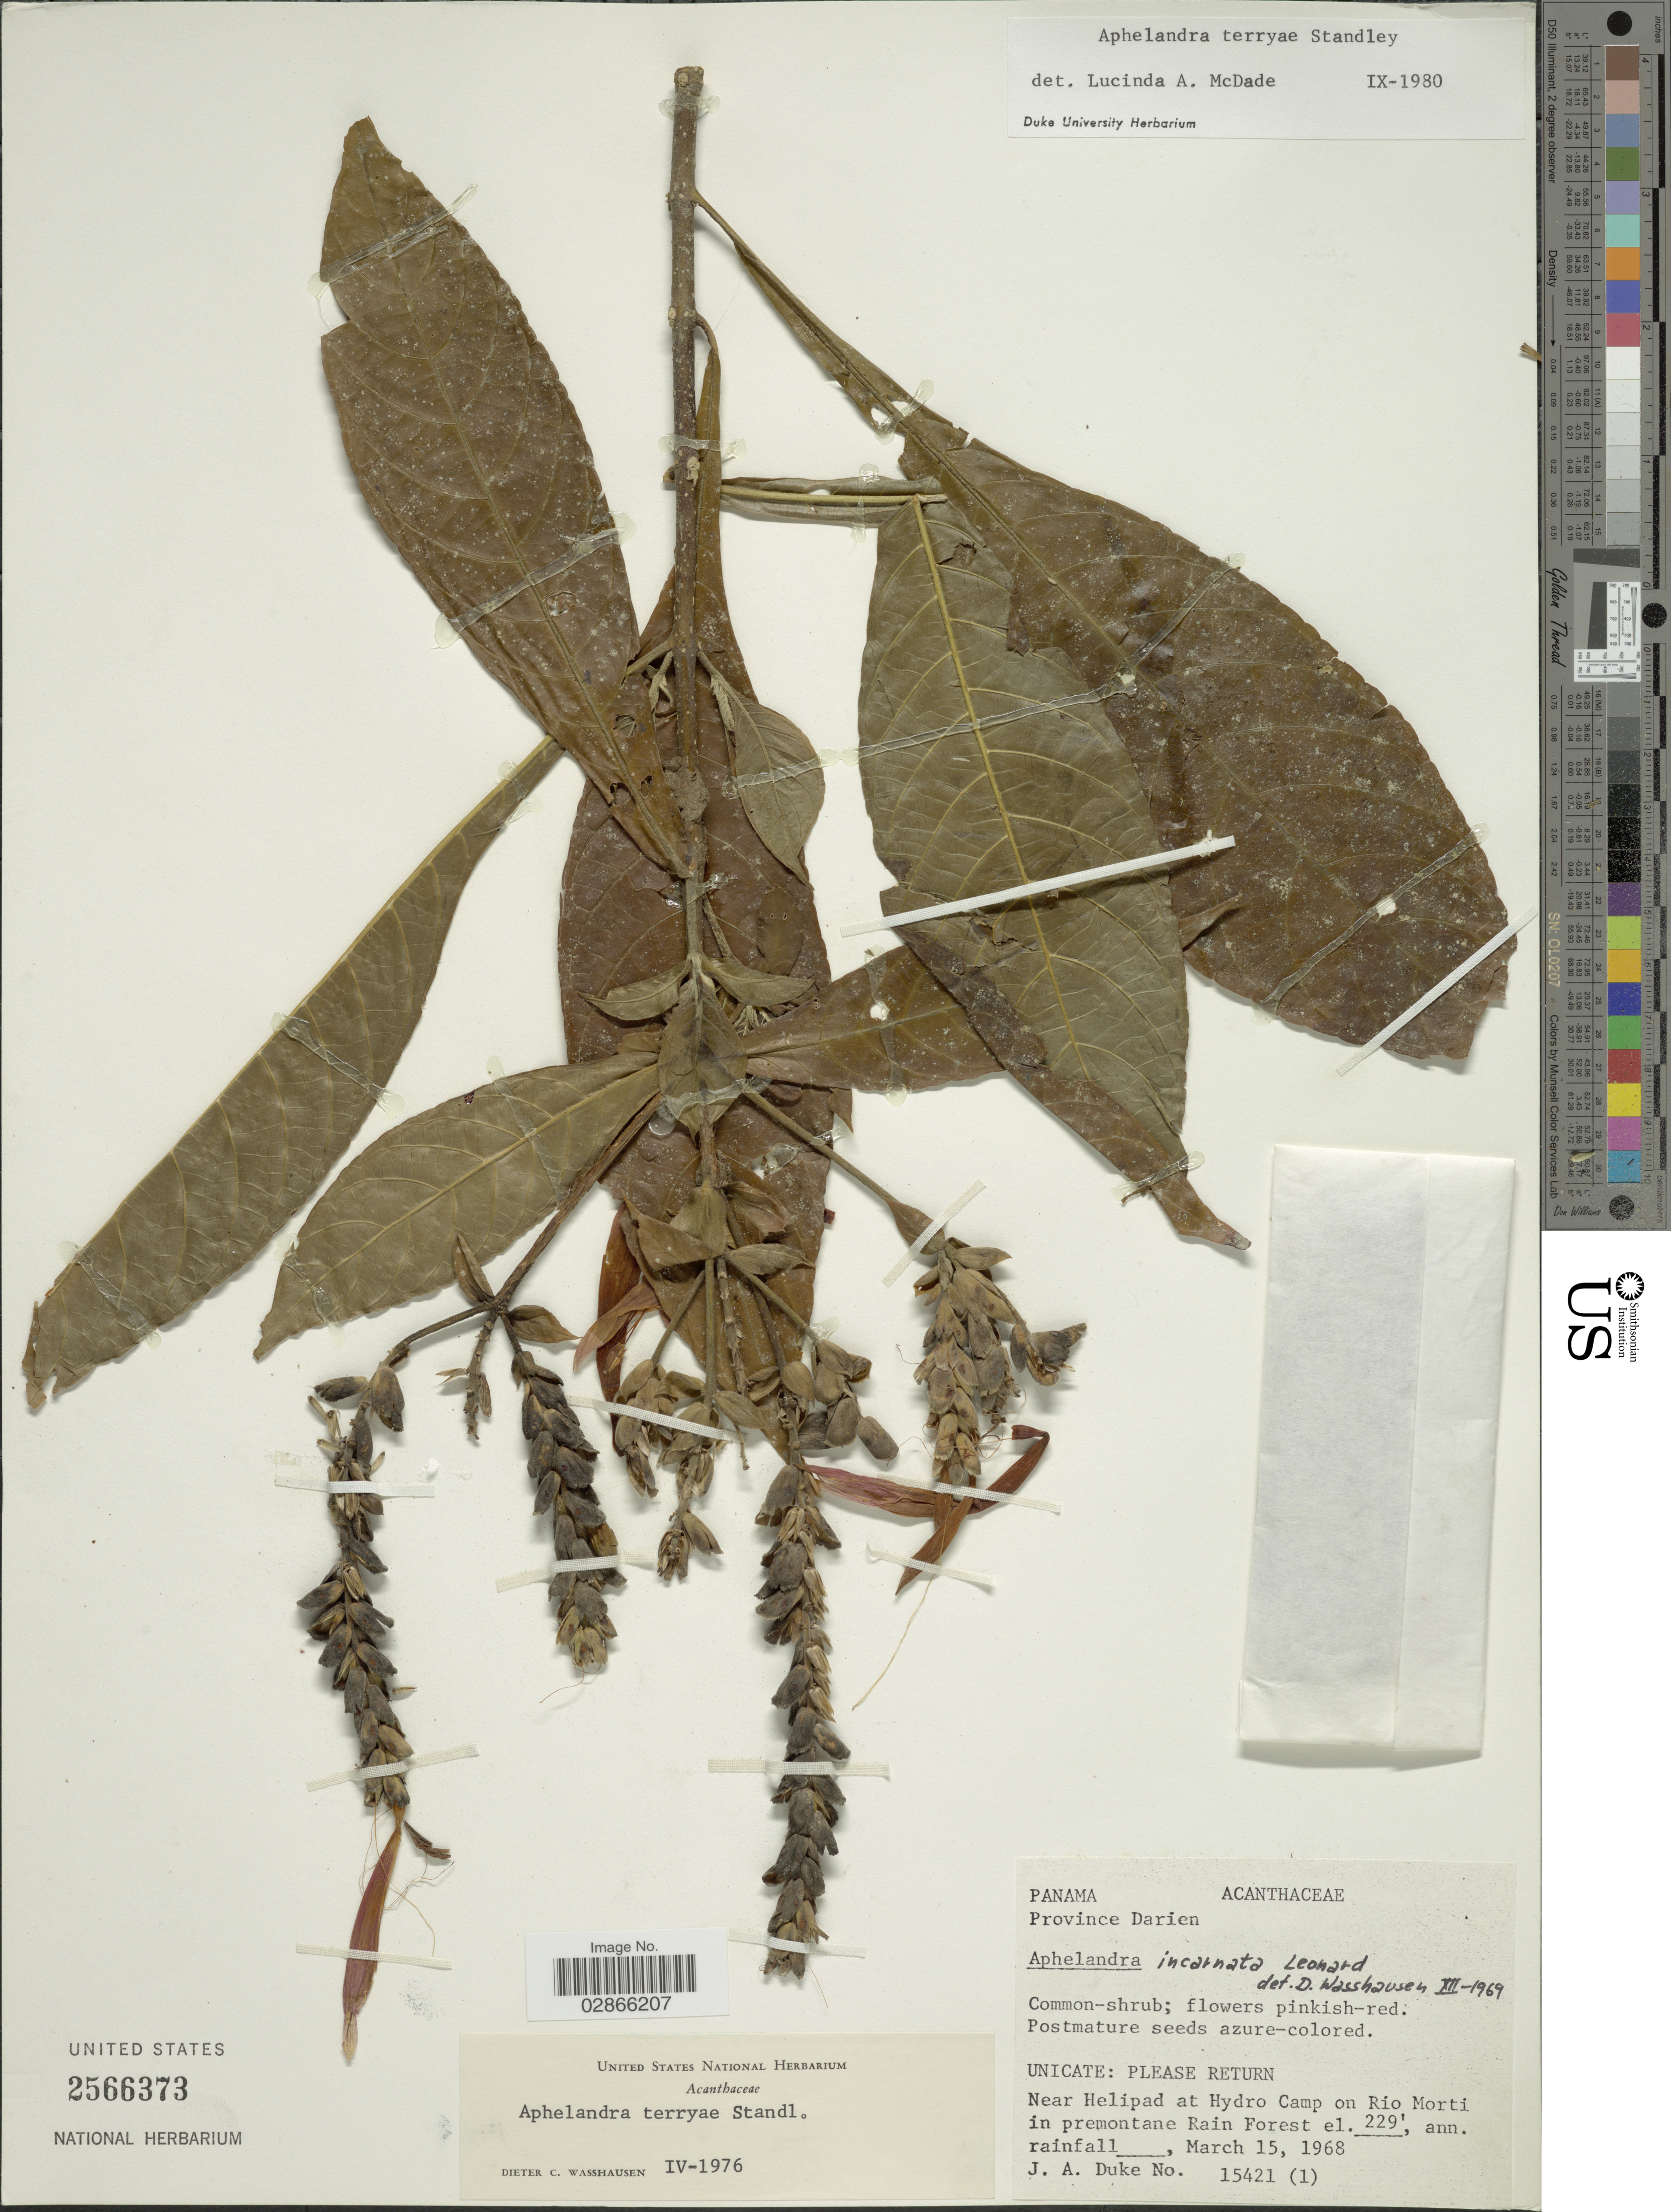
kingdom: Plantae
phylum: Tracheophyta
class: Magnoliopsida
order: Lamiales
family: Acanthaceae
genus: Aphelandra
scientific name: Aphelandra terryae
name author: Standl.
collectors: J. A. Duke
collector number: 15421 (1)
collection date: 1968-03-15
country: Panama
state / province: Darién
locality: Near Helipad at Hydro Camp on Rio Morti in premontane Rain Forest.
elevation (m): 70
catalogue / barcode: US 2566373